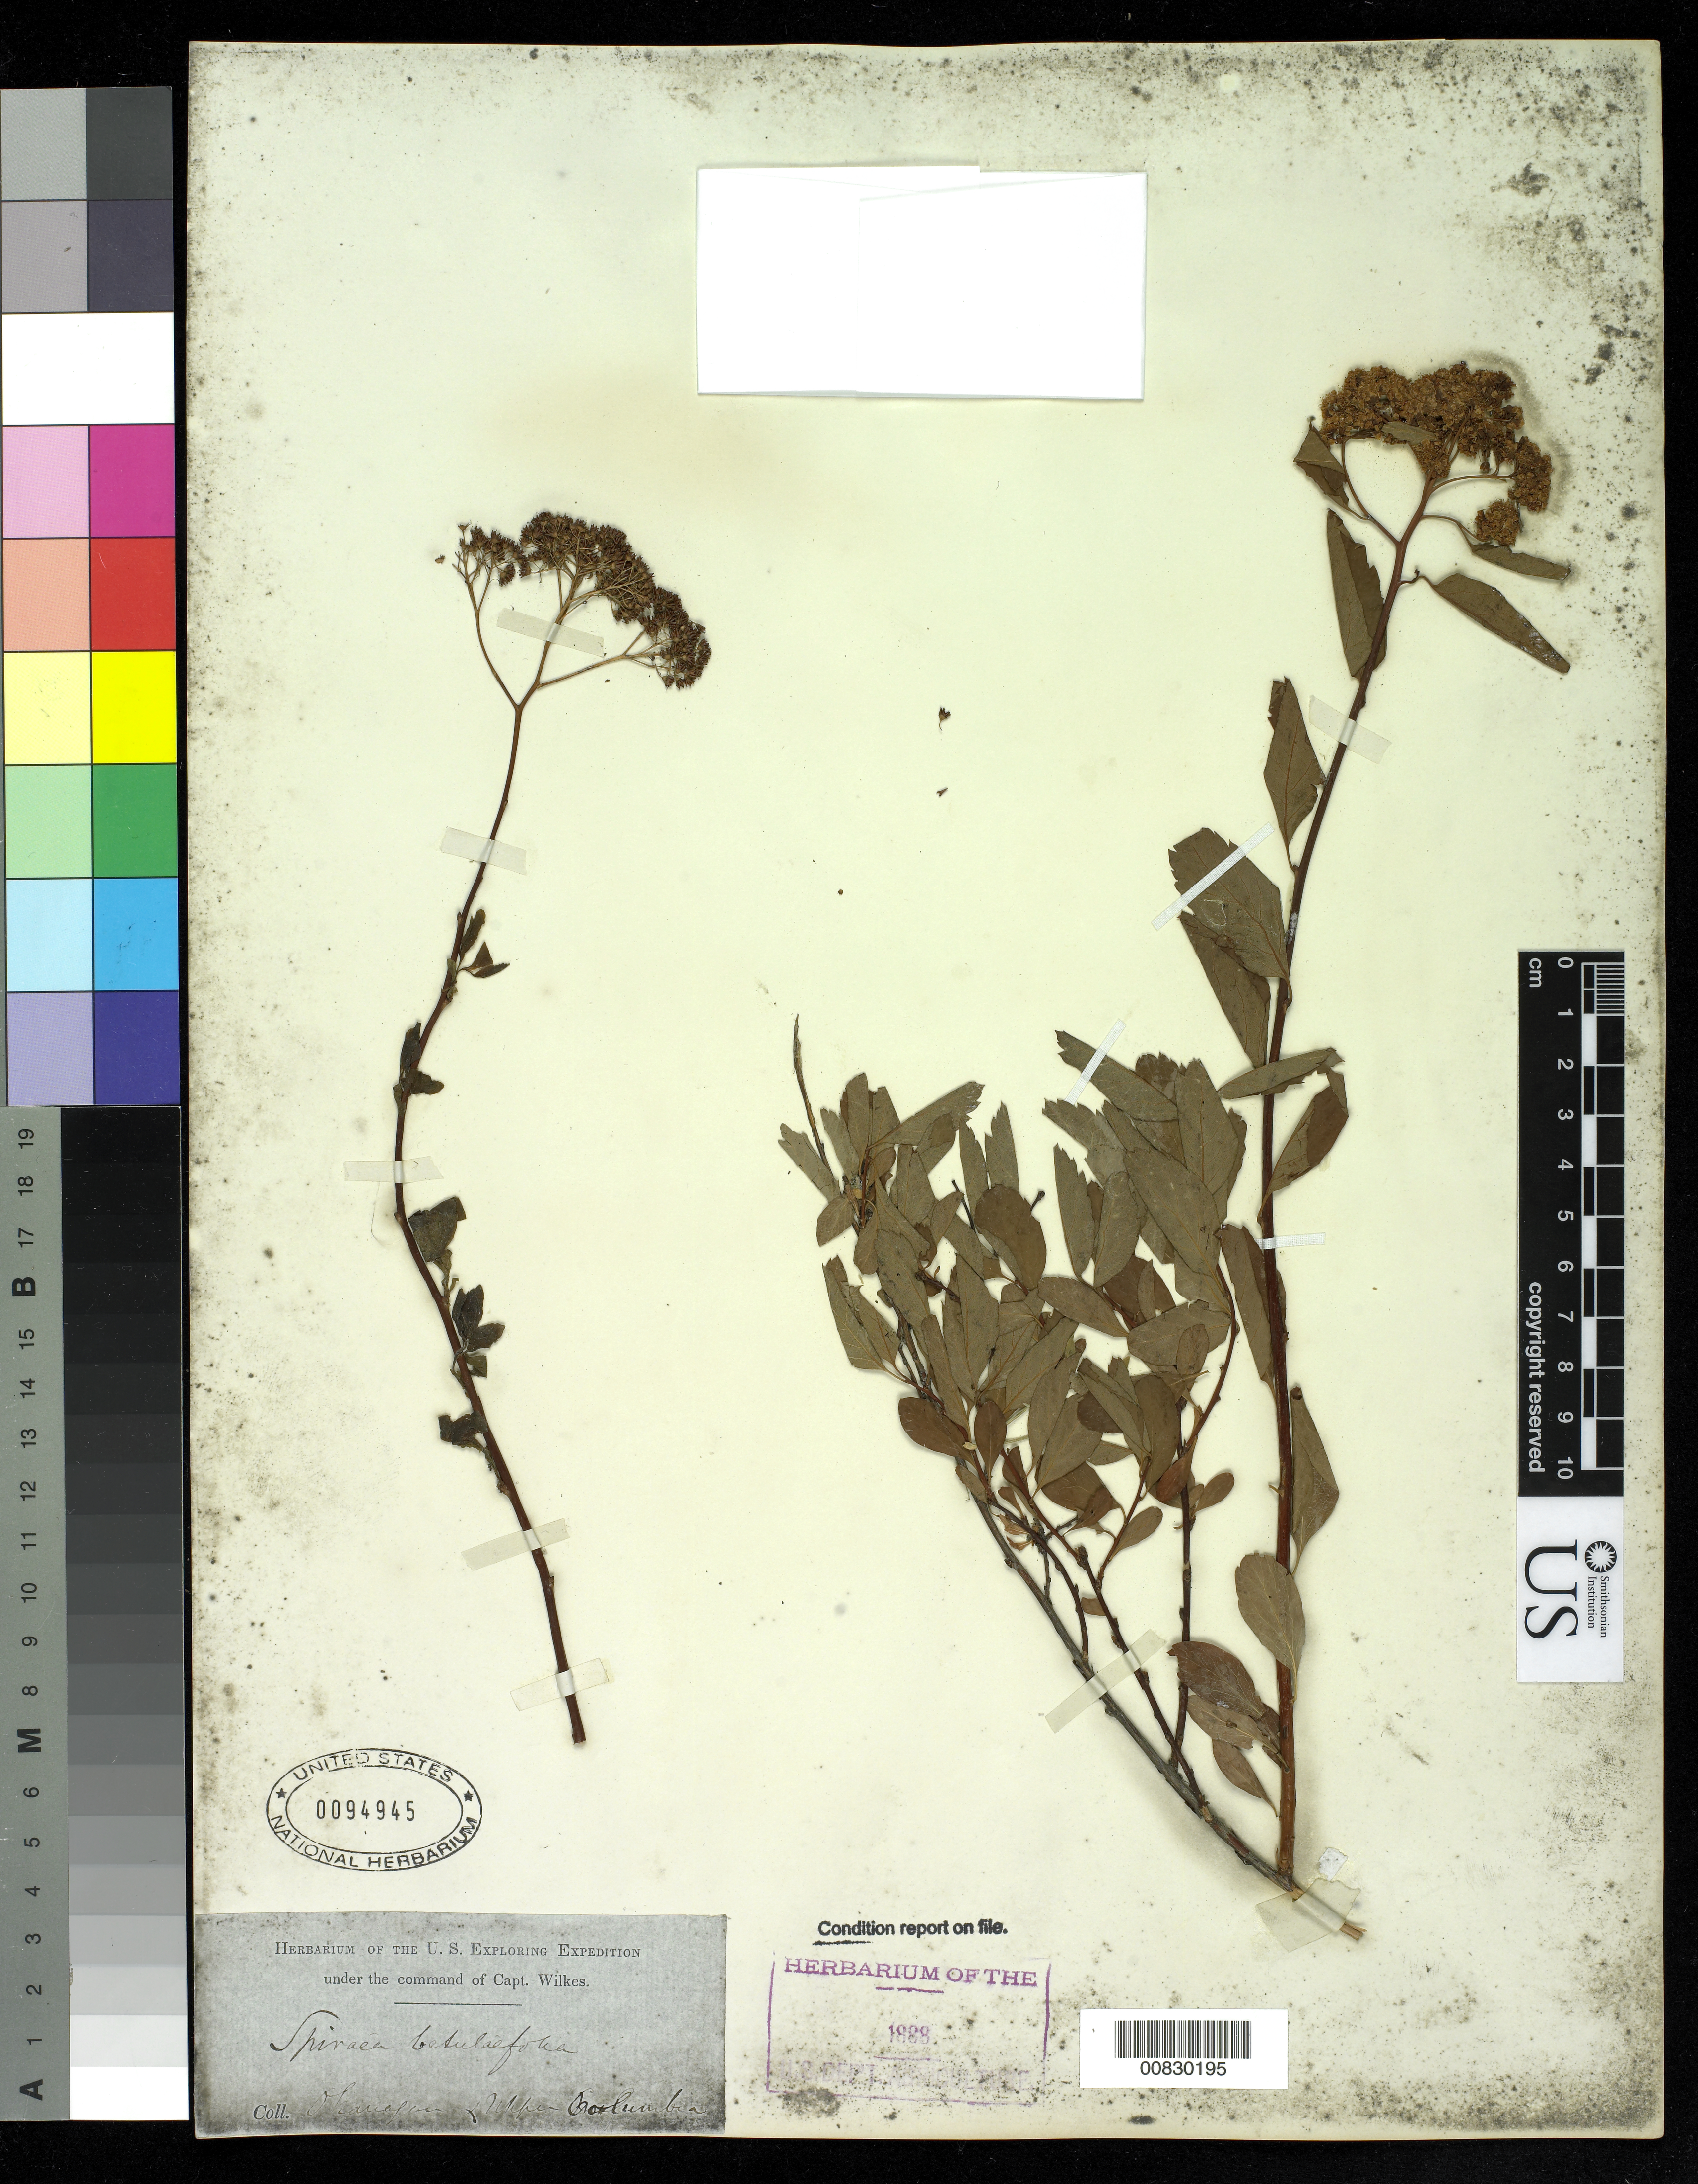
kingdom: Plantae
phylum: Tracheophyta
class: Magnoliopsida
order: Rosales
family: Rosaceae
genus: Spiraea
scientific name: Spiraea lucida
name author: Douglas ex Greene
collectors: Wilkes Explor. Exped.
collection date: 1838/1842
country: United States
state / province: Washington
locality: Okanagan & Upper Columbia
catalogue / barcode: US 94945